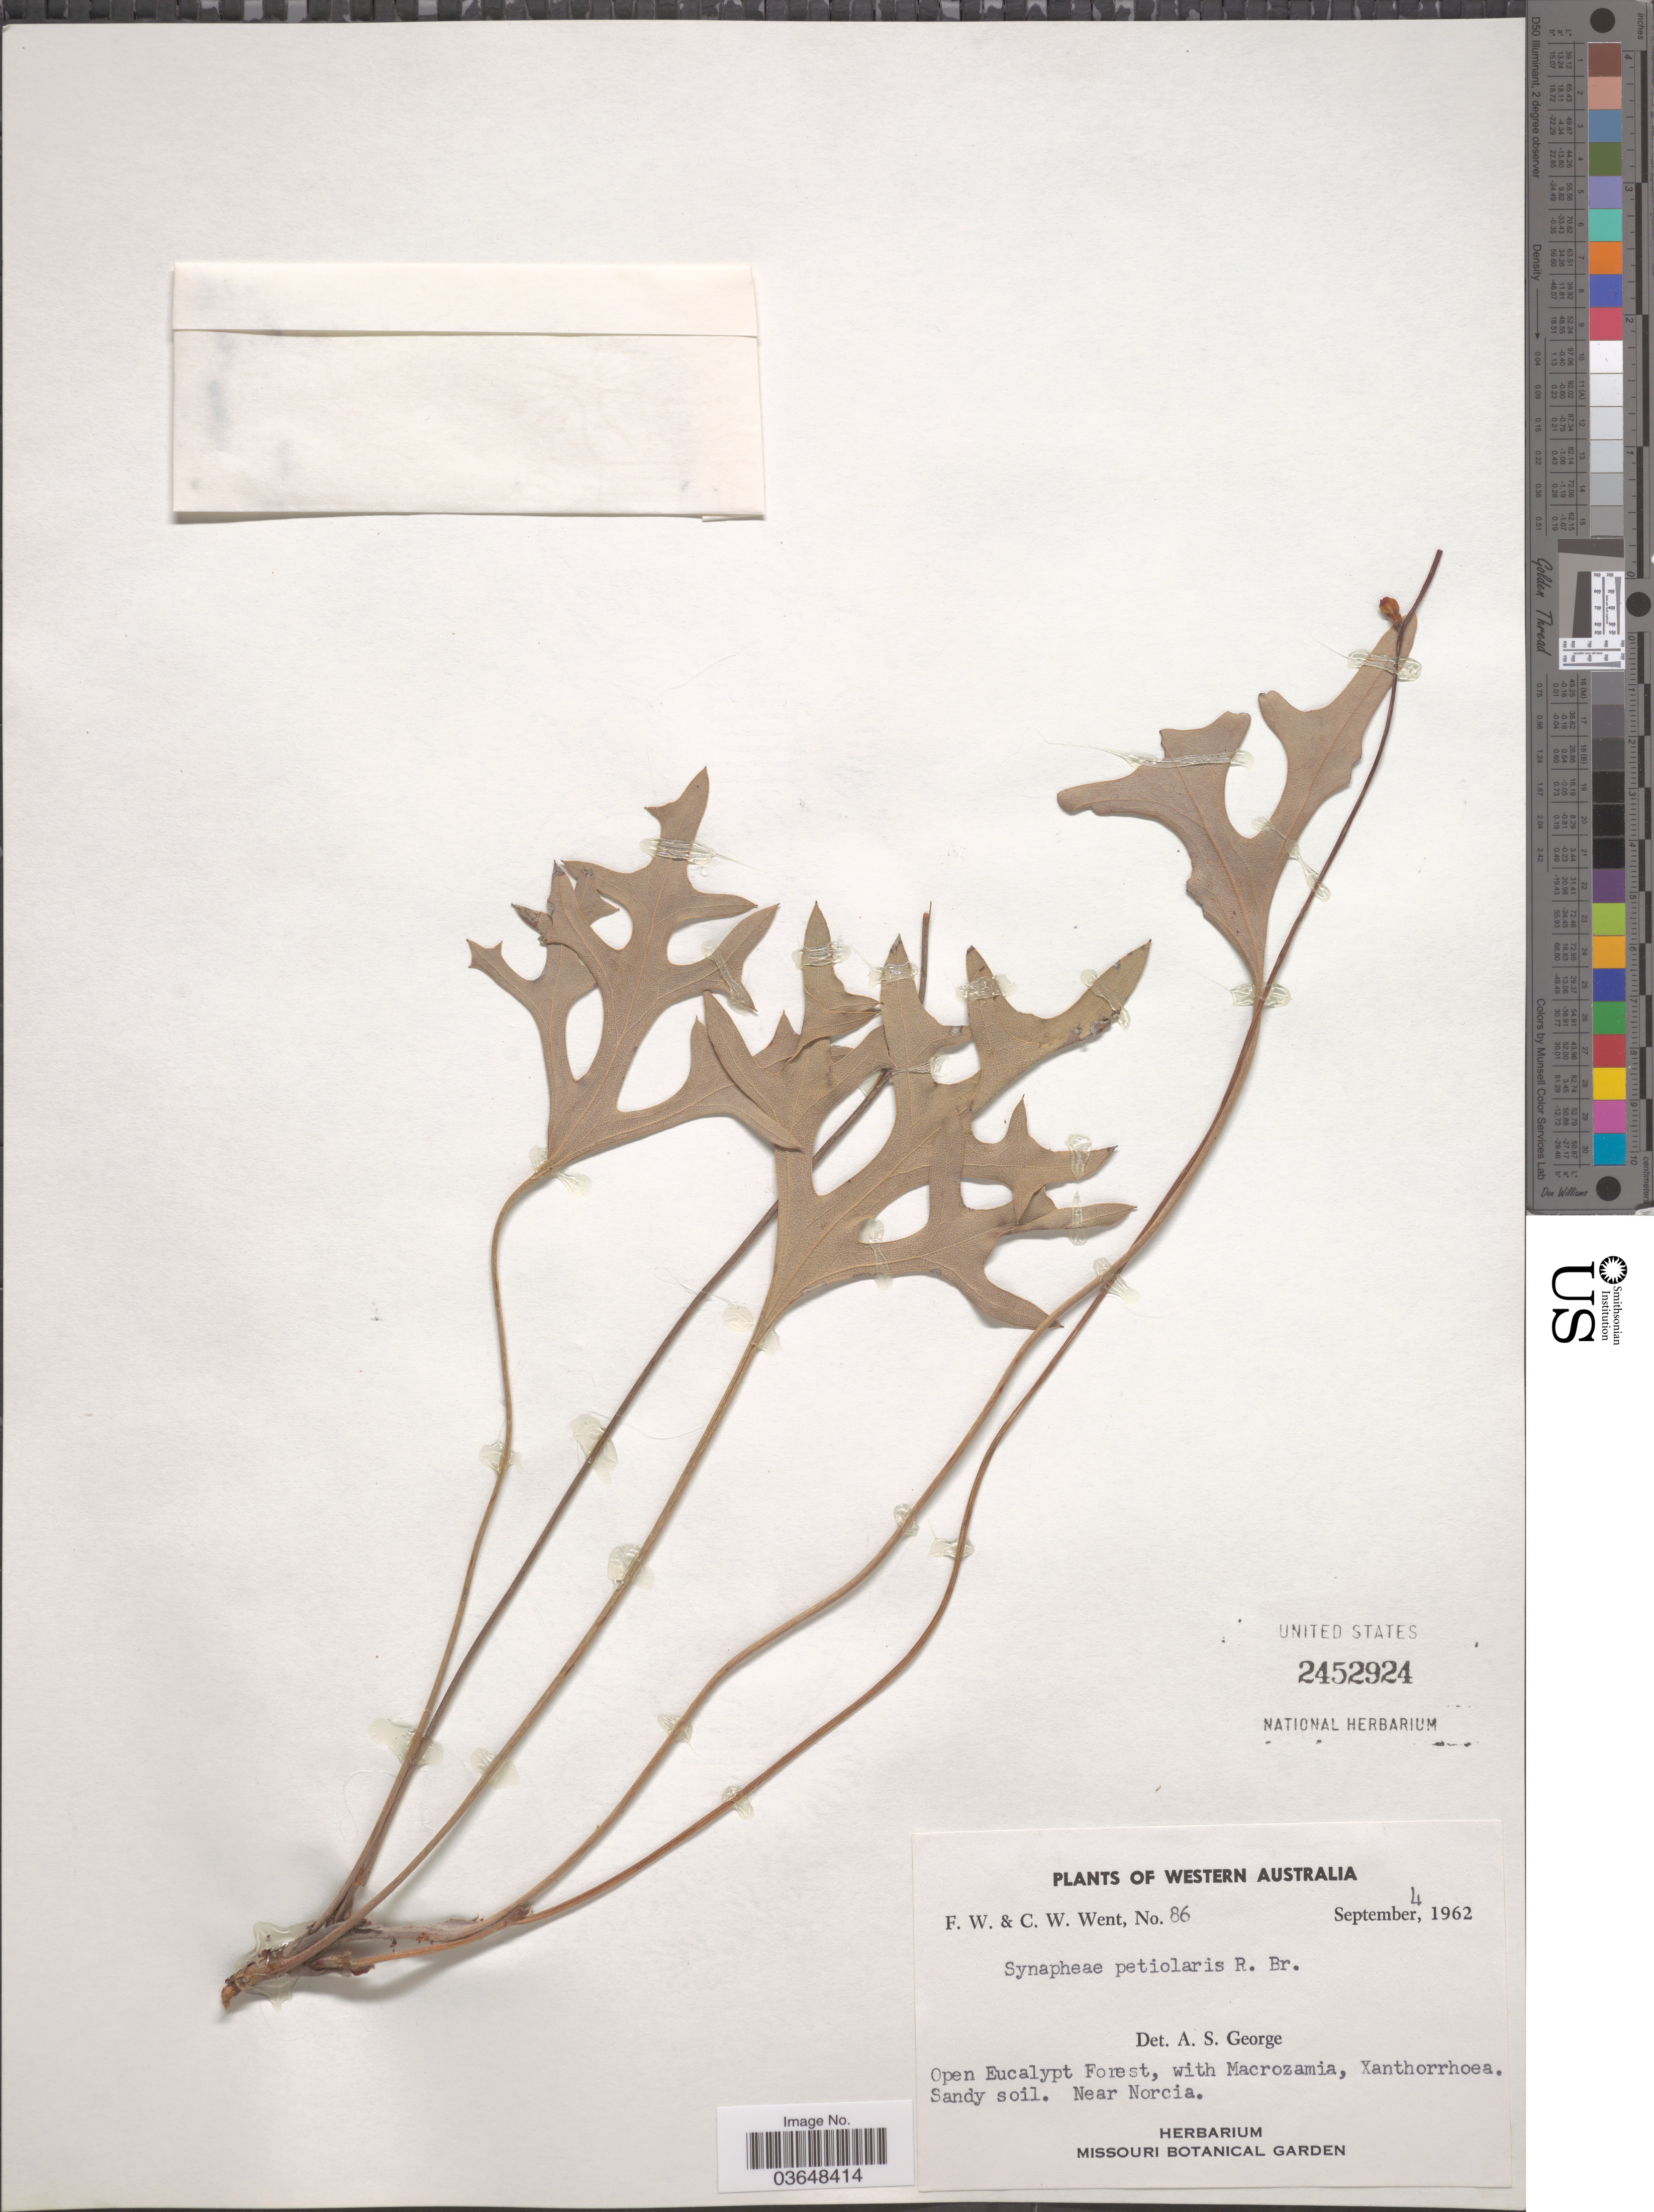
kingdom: Plantae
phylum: Tracheophyta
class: Magnoliopsida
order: Proteales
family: Proteaceae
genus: Synaphea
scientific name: Synaphea petiolaris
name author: R. Br.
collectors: F. W. Went & C. W. Went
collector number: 86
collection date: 1962-09-04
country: Australia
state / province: Western Australia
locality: Near Norcia.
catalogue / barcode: US 2452924